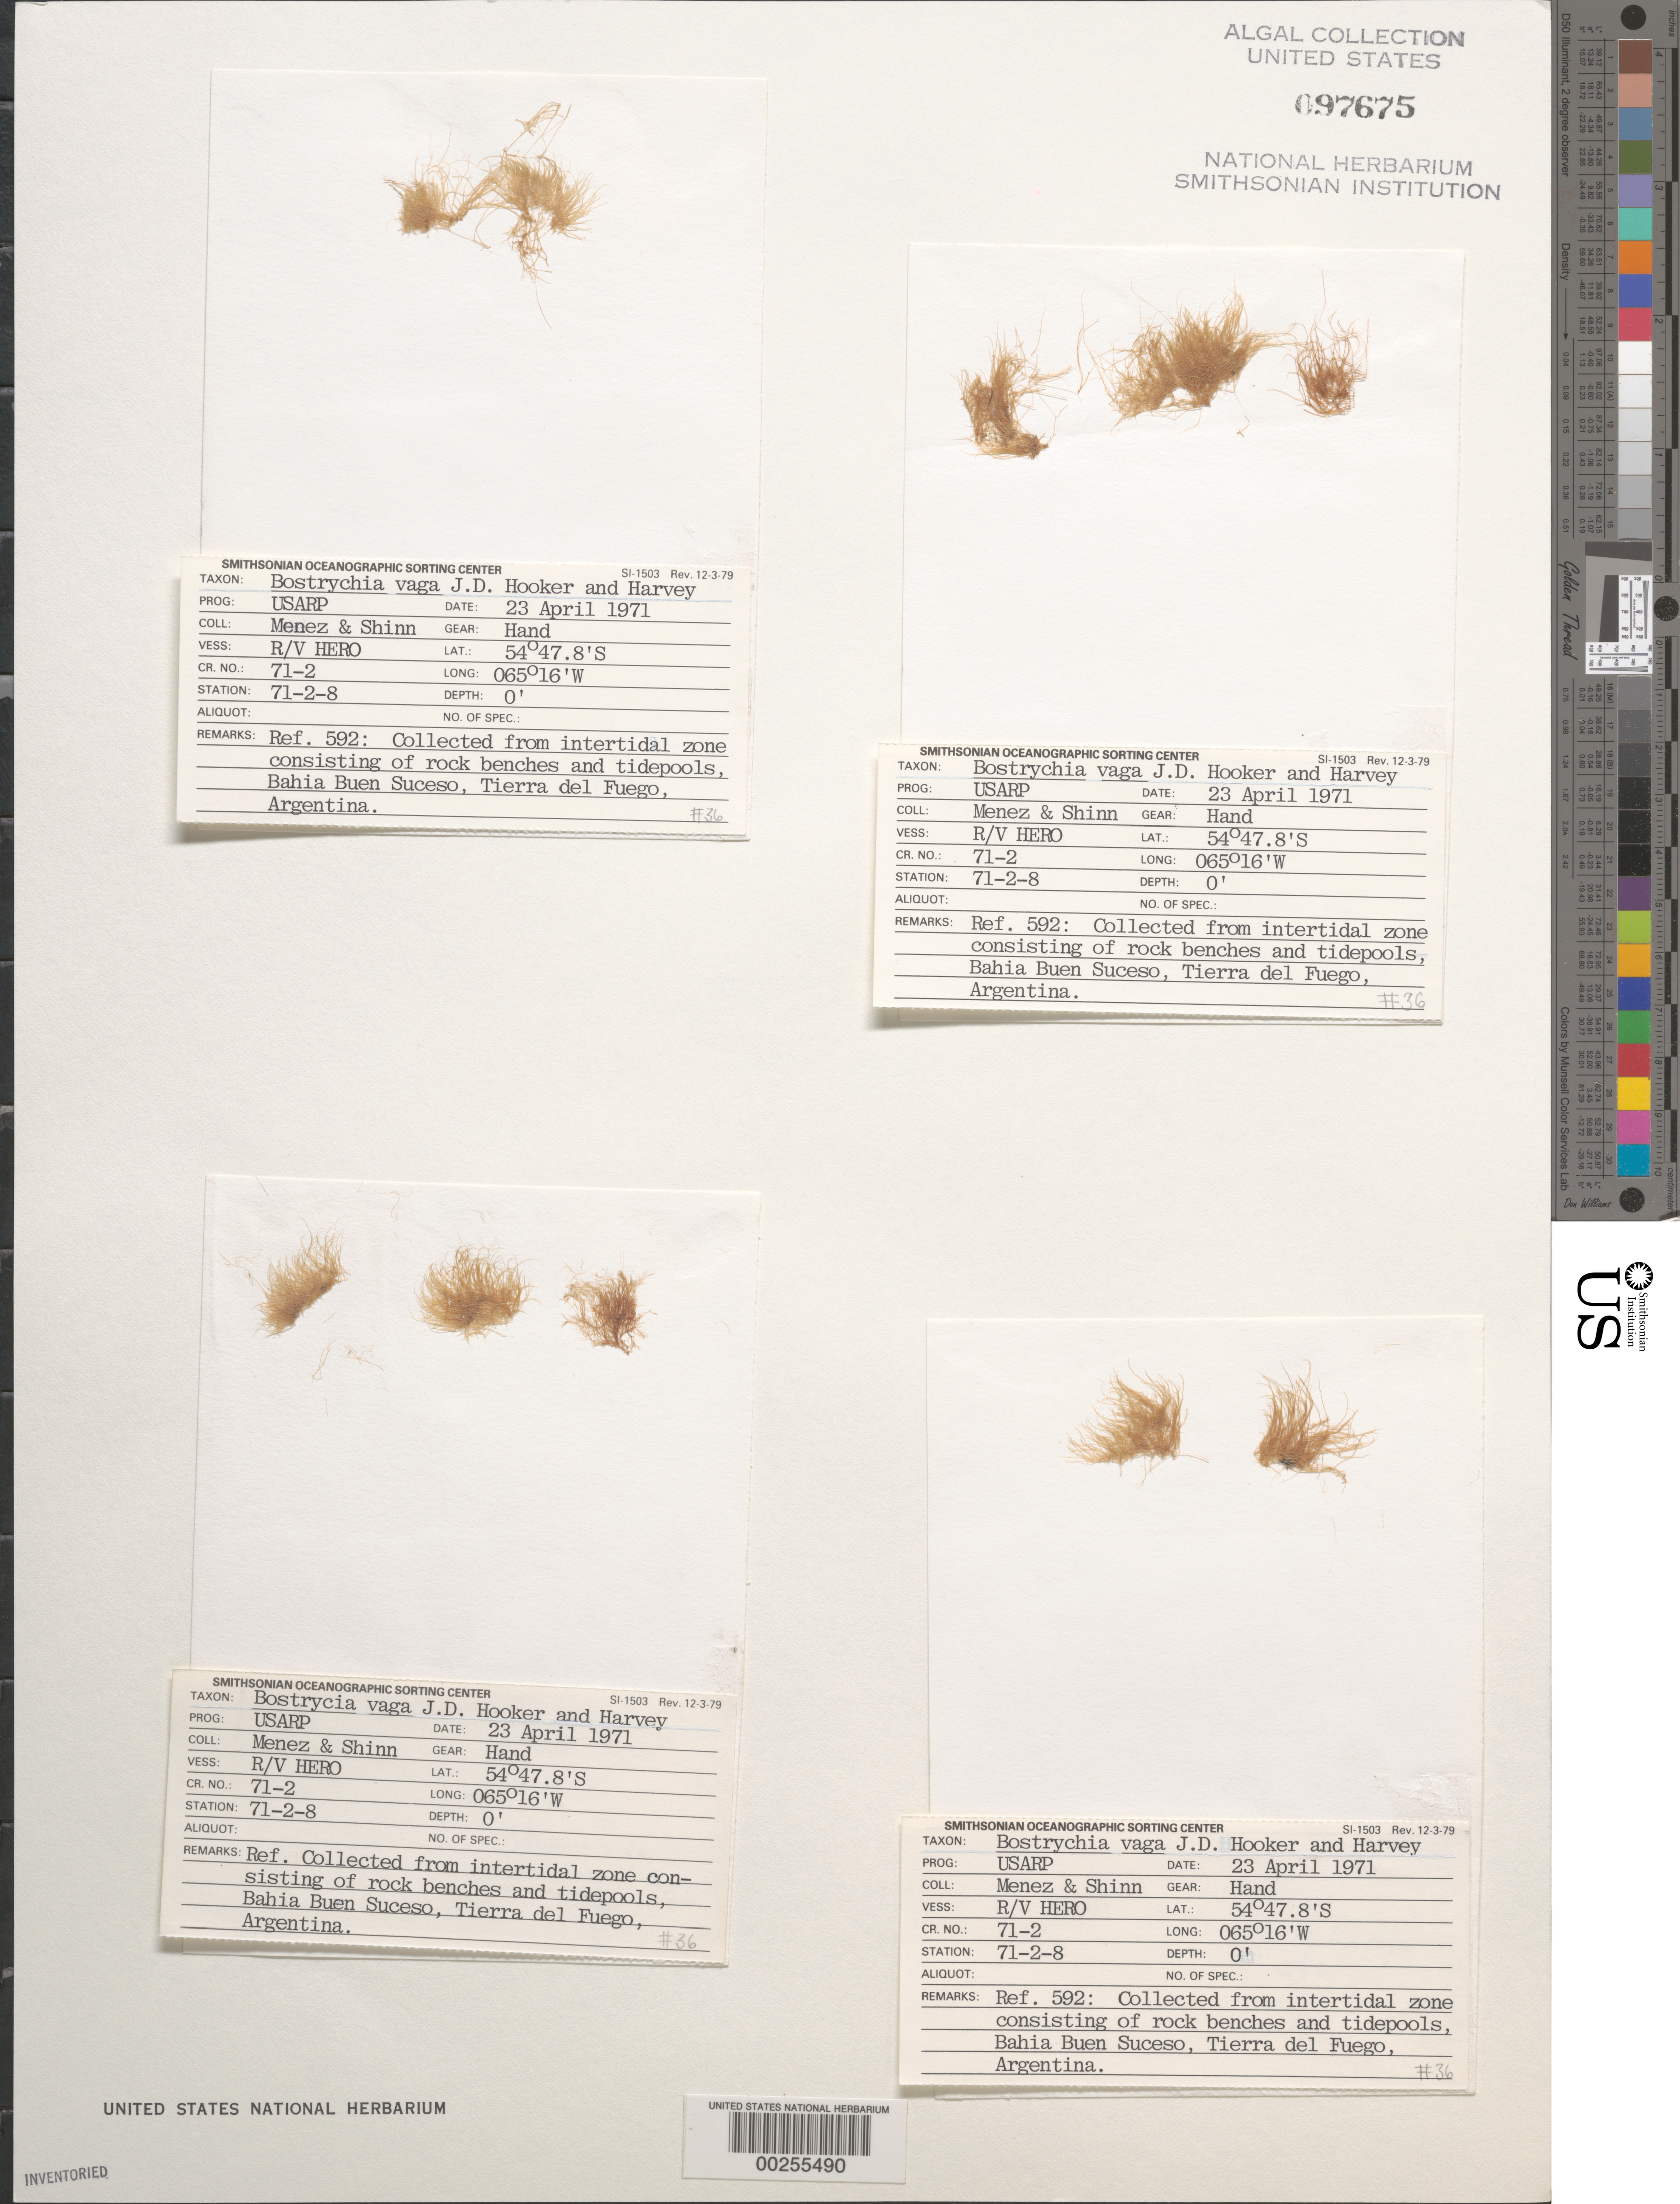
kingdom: Plantae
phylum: Rhodophyta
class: Florideophyceae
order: Ceramiales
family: Rhodomelaceae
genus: Bostrychia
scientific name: Bostrychia vaga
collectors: Meñez & -. Shinn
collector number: Station 71-2-8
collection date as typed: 23 Apr 1971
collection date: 1971-04-23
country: Argentina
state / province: Tierra del Fuego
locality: Bahia Buen Suceso, Tierra del Fuego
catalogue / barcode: US 97675